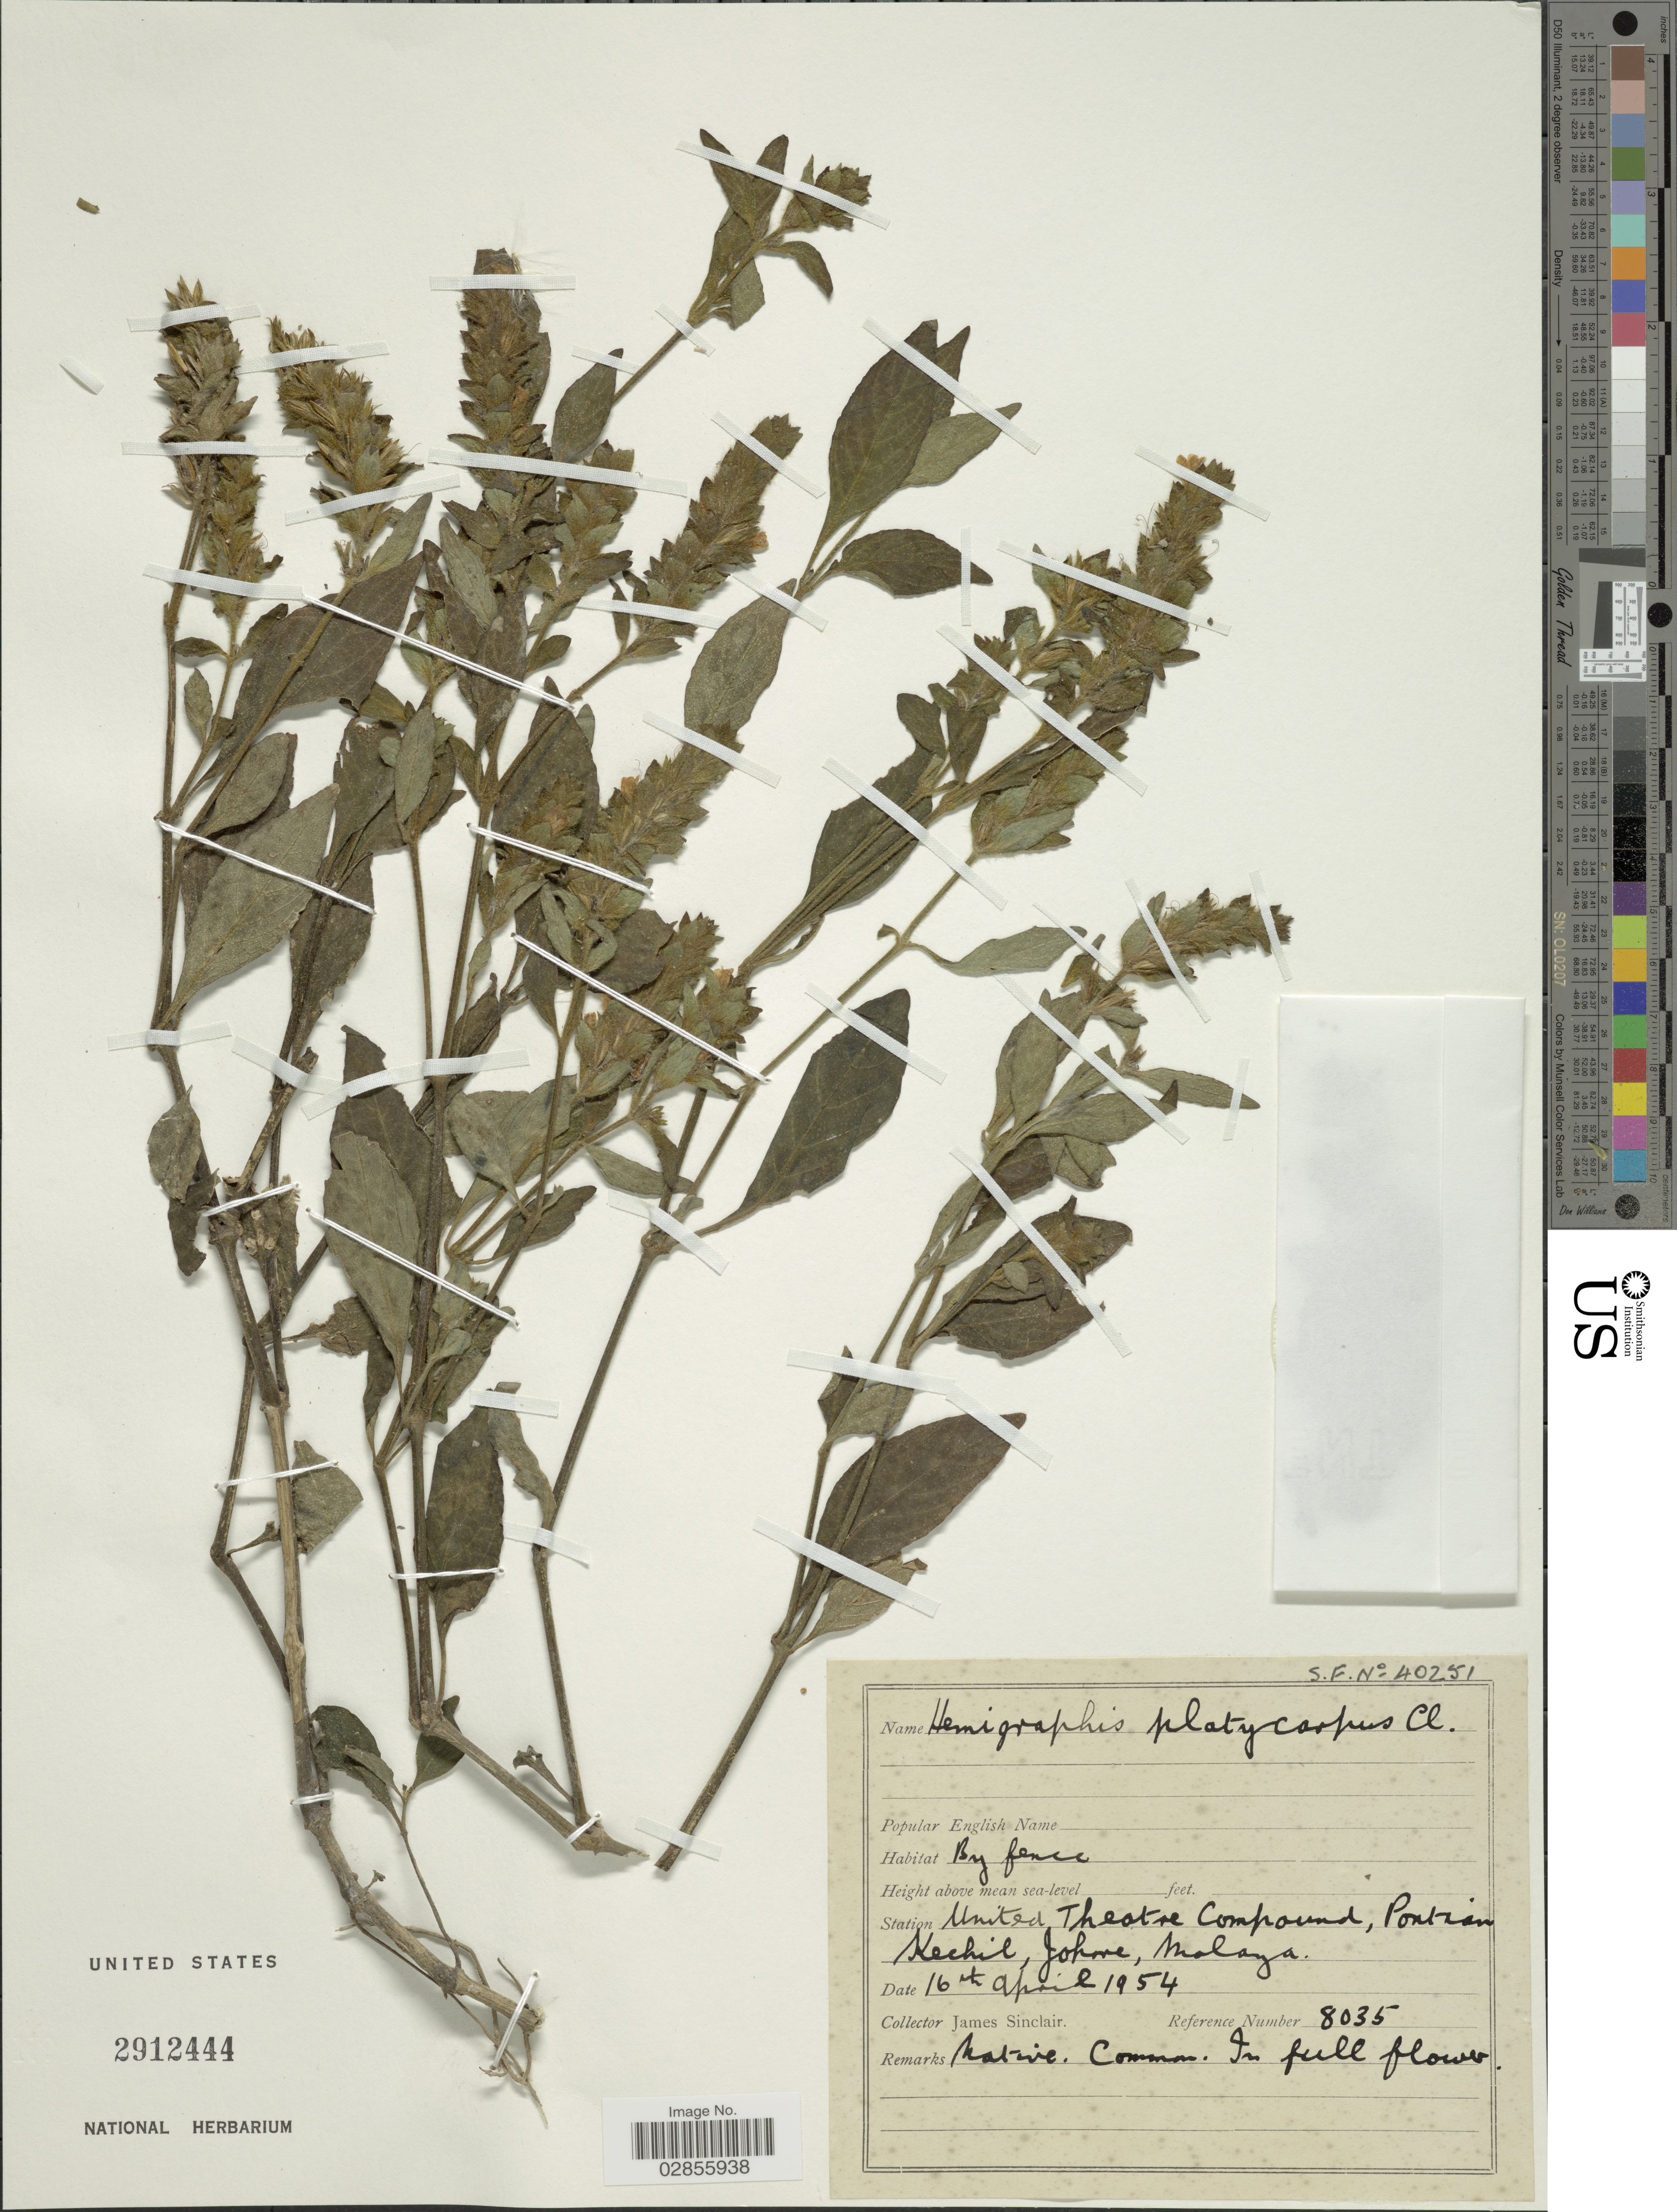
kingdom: Plantae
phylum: Tracheophyta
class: Magnoliopsida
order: Lamiales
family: Acanthaceae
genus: Hemigraphis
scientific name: Hemigraphis platycarpos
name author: C.B. Clarke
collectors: J. Sinclair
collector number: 8035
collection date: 1954-04-16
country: Malaysia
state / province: Johor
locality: Station United Theatre Compound, Potran Kechil, Johore, Malaya.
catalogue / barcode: US 2912444